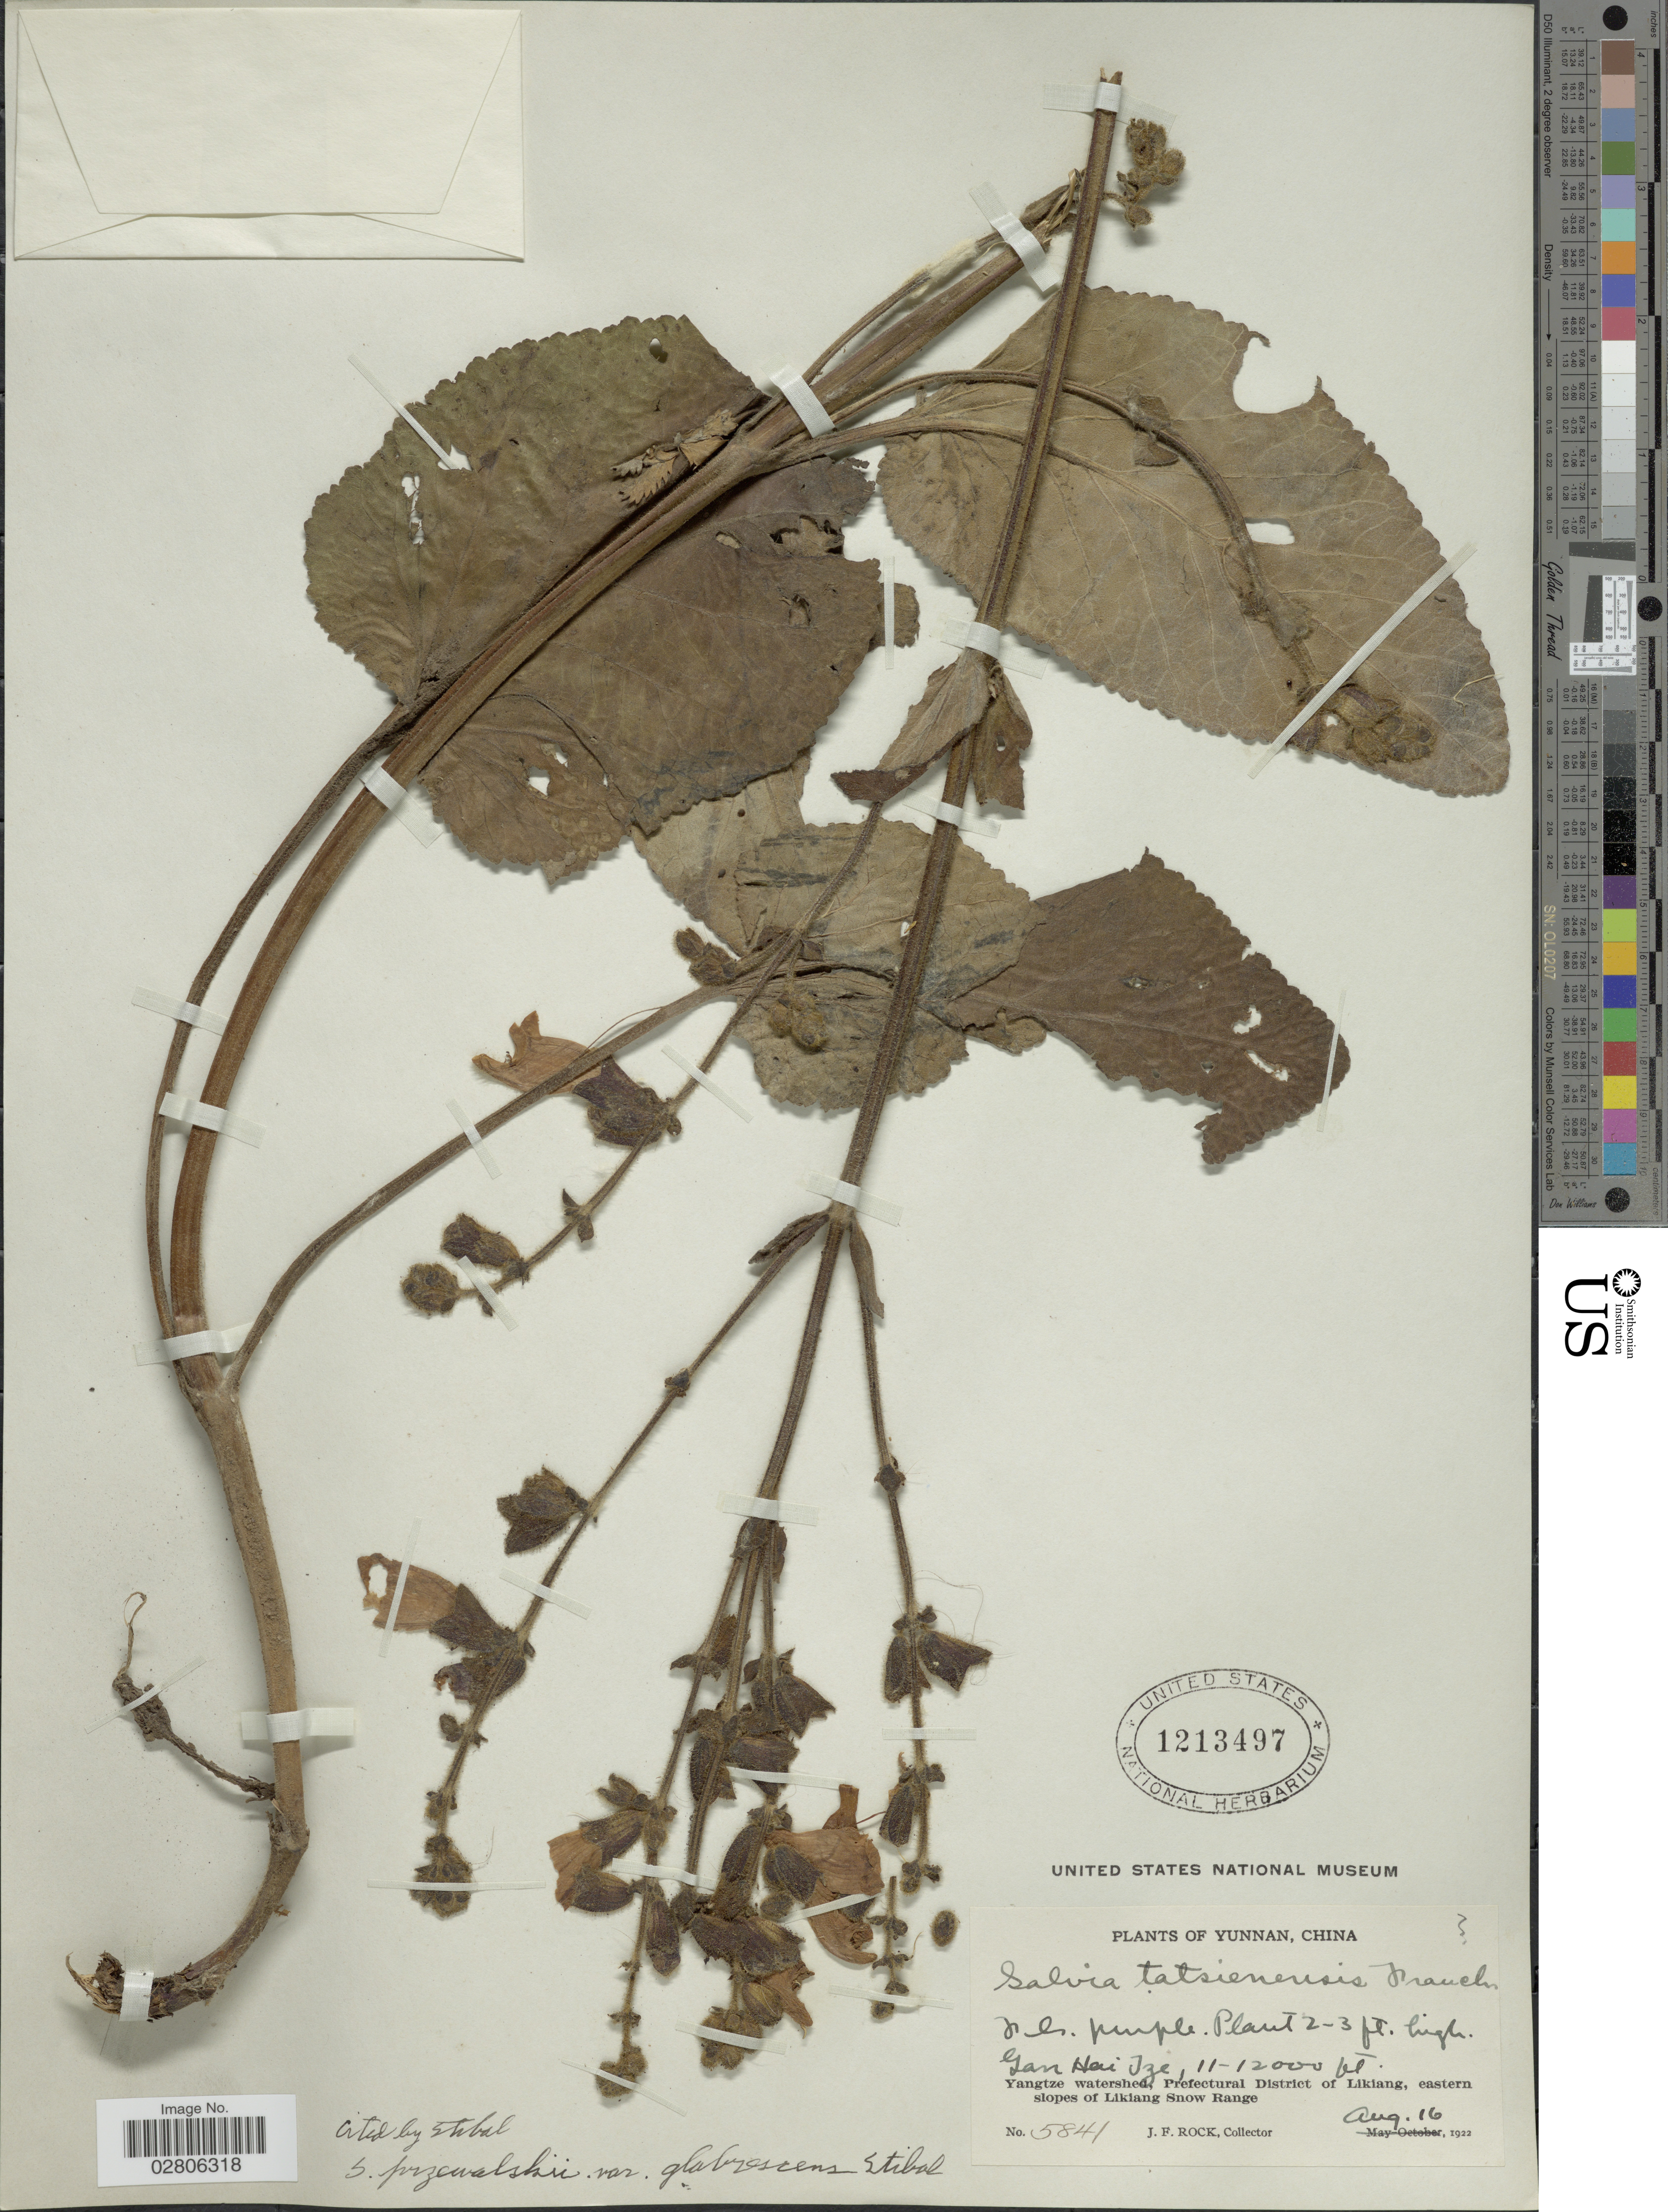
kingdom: Plantae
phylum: Tracheophyta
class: Magnoliopsida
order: Lamiales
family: Lamiaceae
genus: Salvia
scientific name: Salvia przewalskii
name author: Maxim.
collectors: J. Rock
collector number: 5841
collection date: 1922-08-16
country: China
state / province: Yunnan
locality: Gan Hai Ize, Yangtze watershed, Prefectural District of Likiang, eastern slope of Likiang Snow Range.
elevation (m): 3353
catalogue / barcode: US 1213497